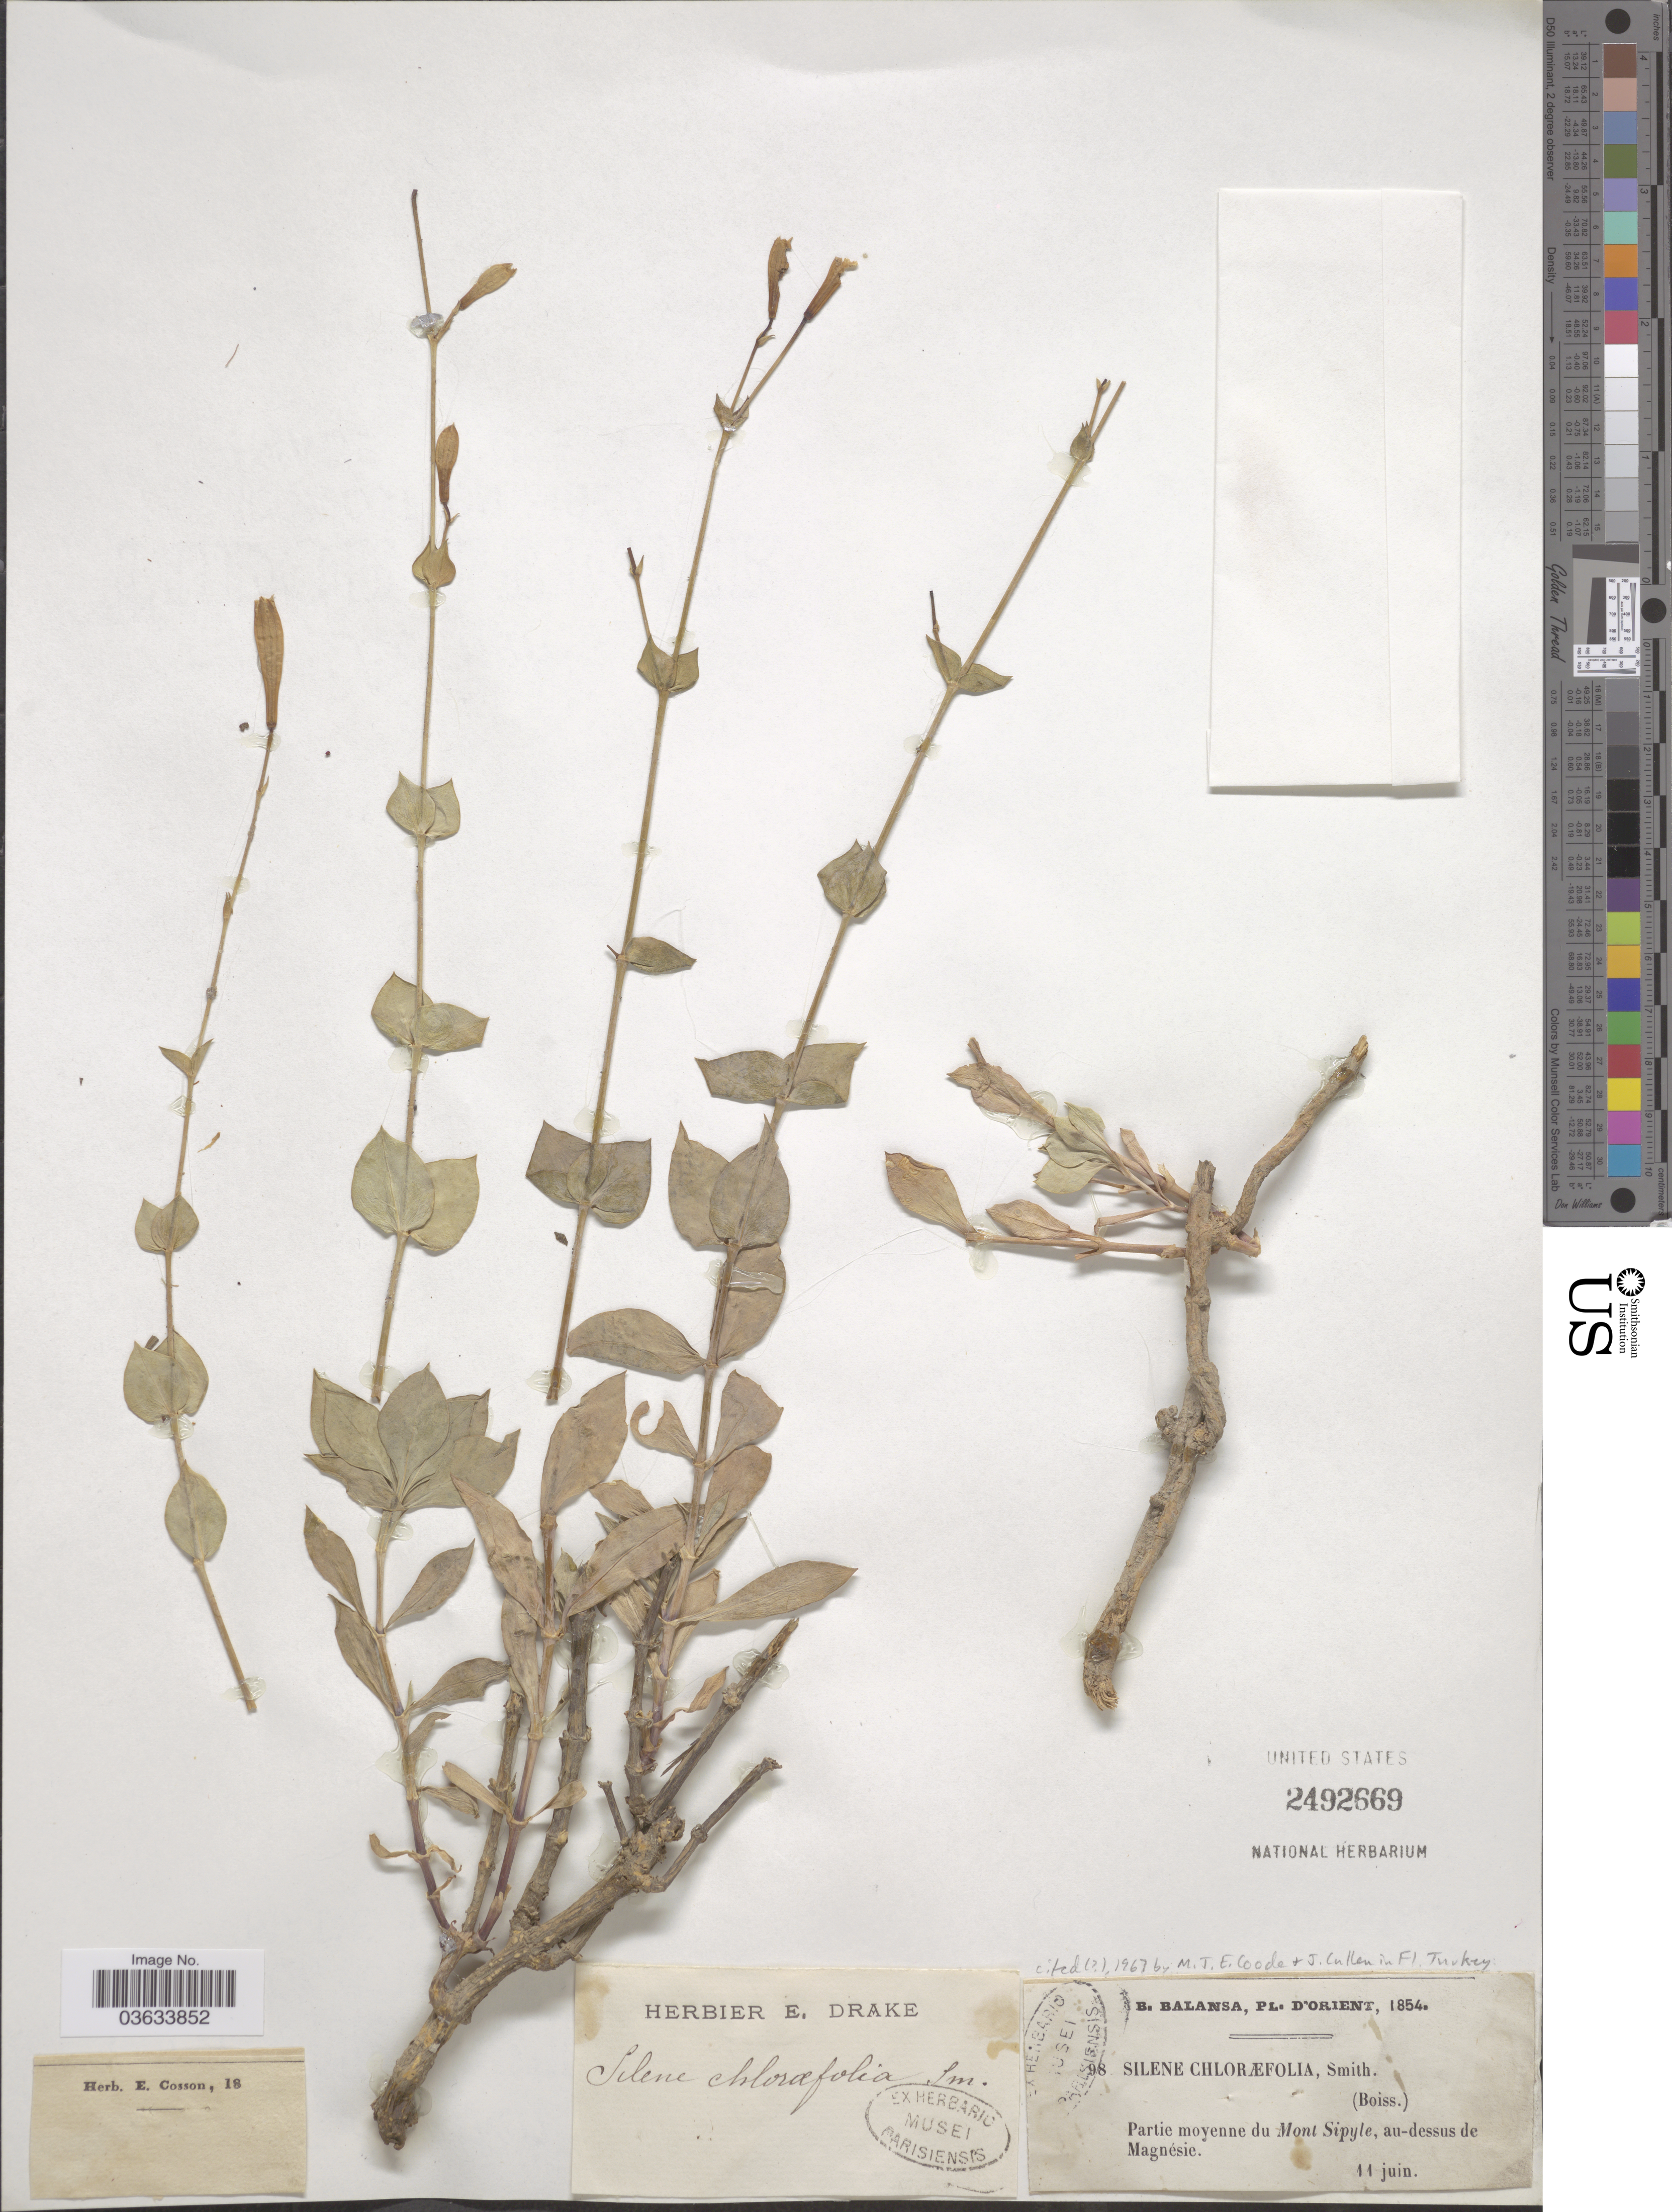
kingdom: Plantae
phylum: Tracheophyta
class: Magnoliopsida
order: Caryophyllales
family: Caryophyllaceae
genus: Silene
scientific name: Silene chlorifolia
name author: Sm.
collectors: B. Balansa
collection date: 1854-06-11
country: Turkey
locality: Orient. Partie moyenne du Mont Sipyle, au dessus de Magnésie.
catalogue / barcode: US 2492669